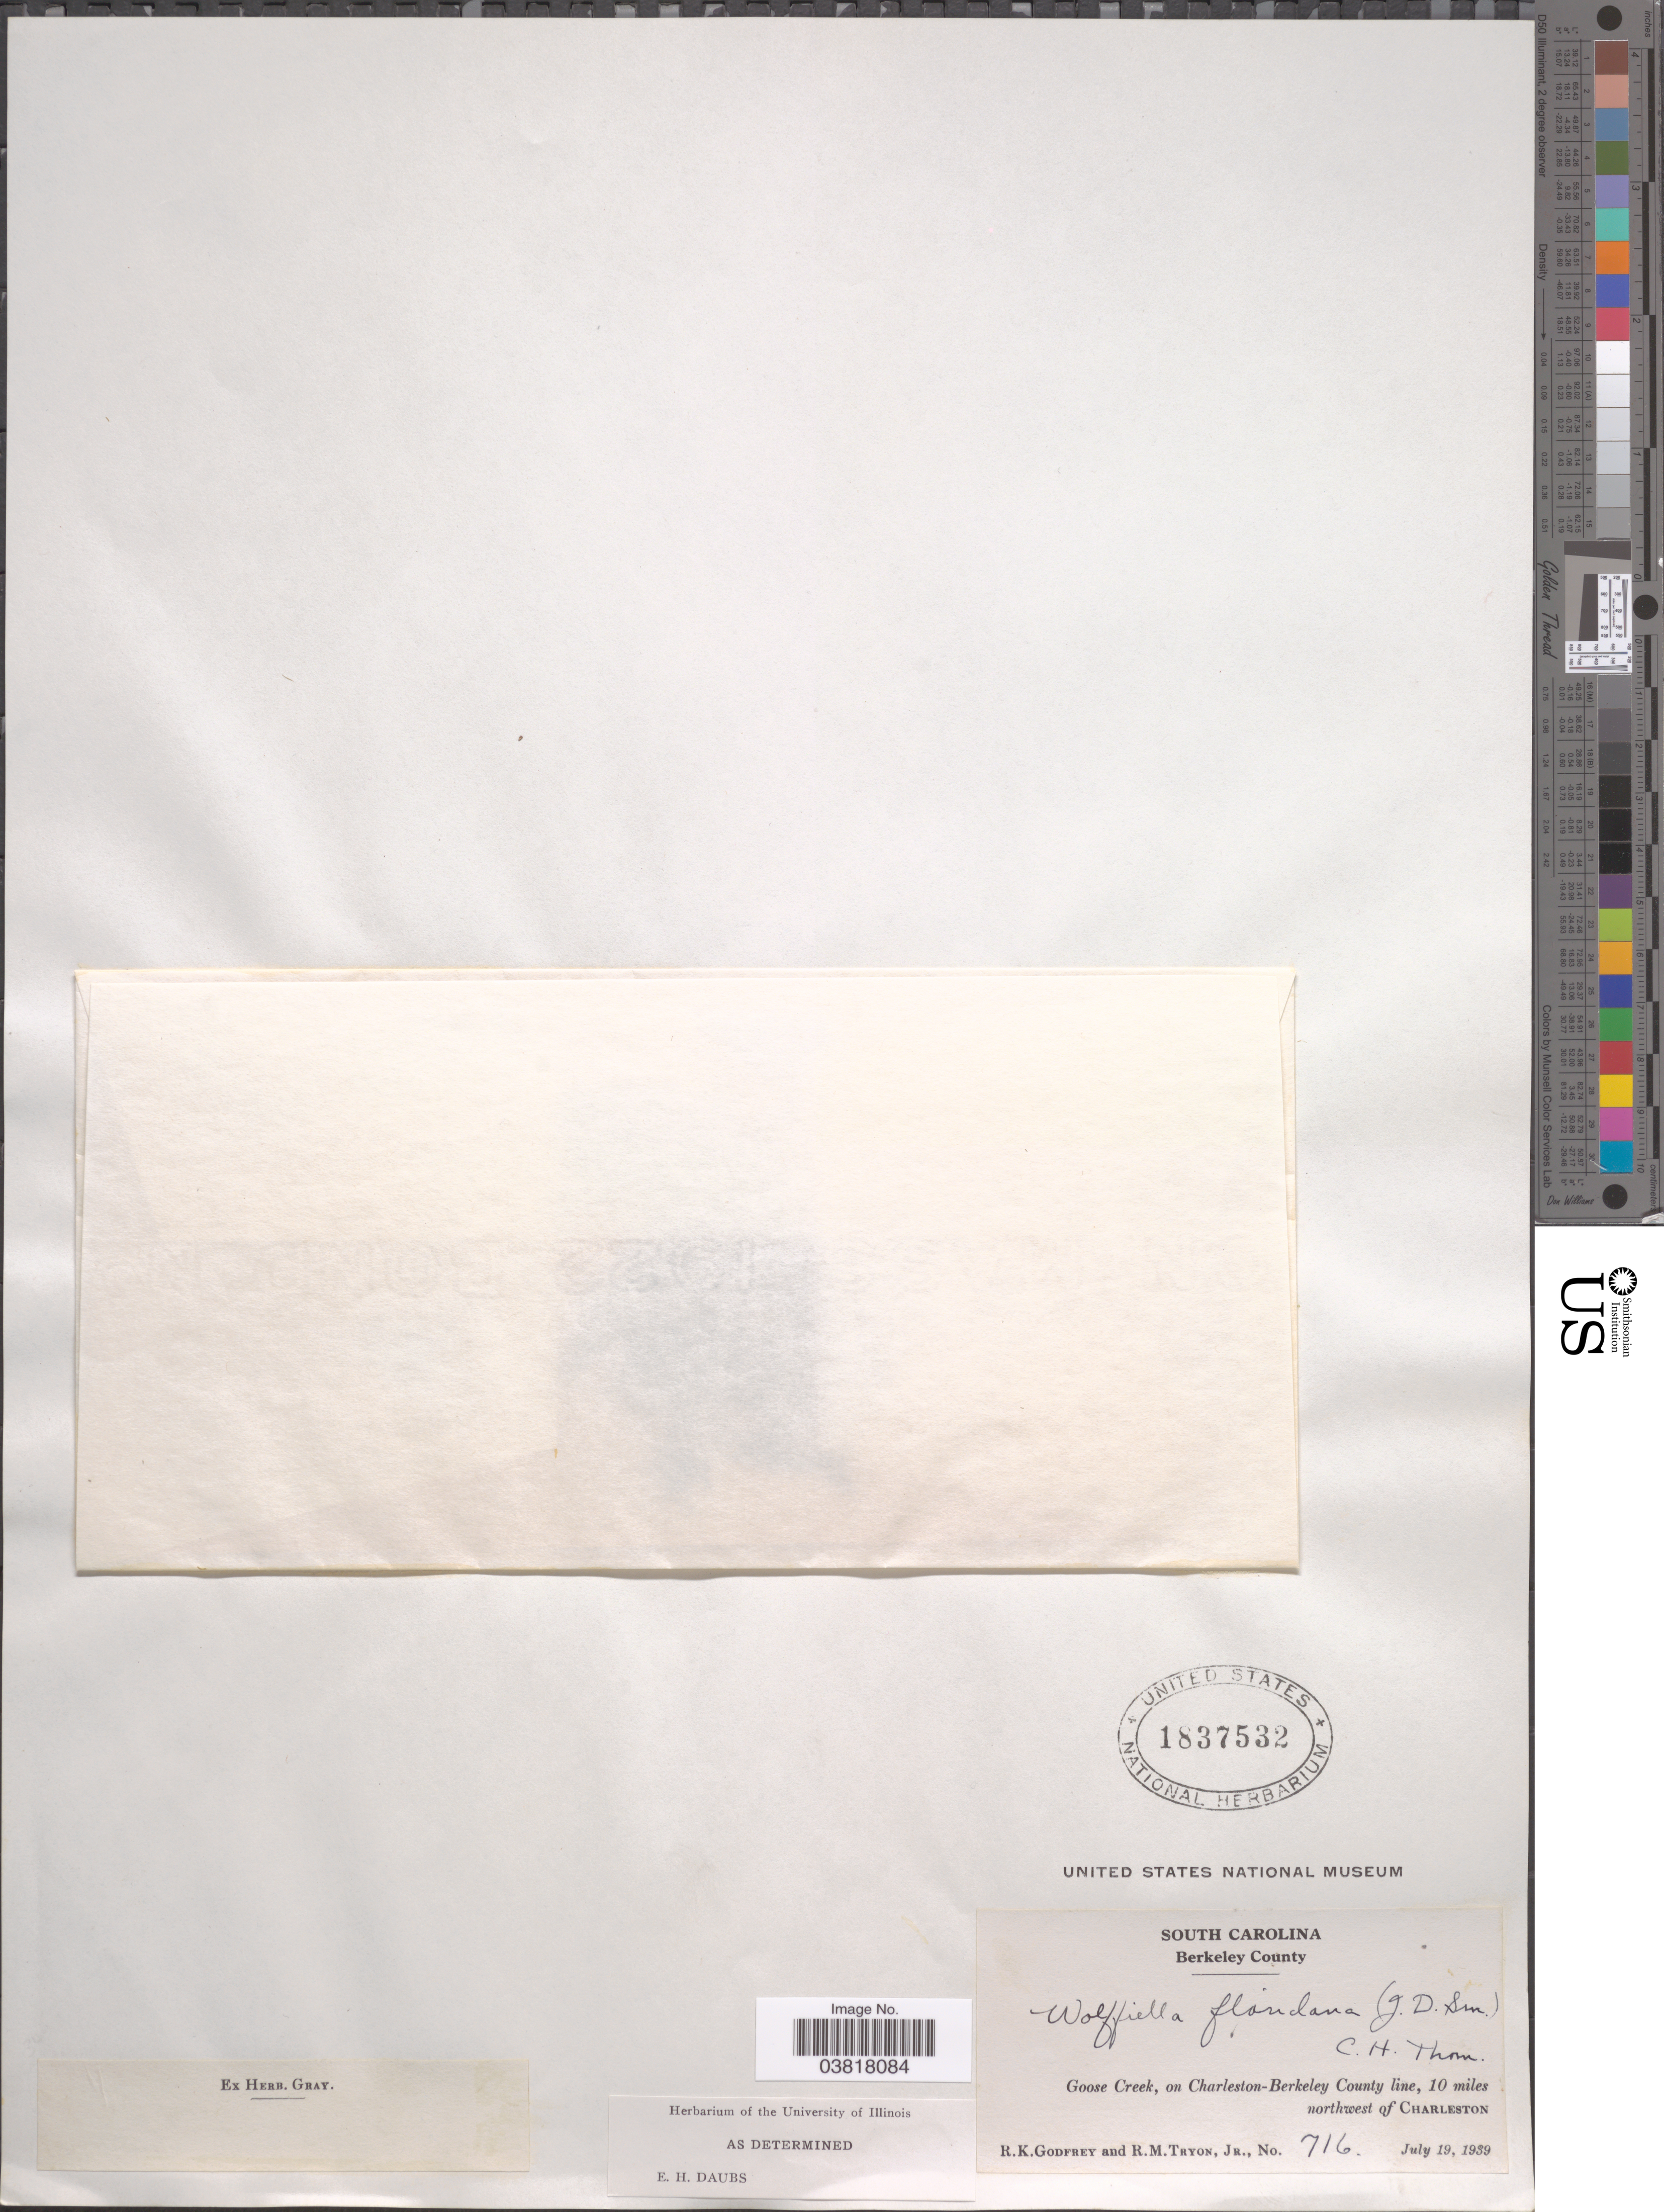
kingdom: Plantae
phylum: Tracheophyta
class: Liliopsida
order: Alismatales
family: Araceae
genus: Wolffiella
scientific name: Wolffiella floridana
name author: (Donn. Sm.) C.H. Thomps.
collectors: R. K. Godfrey & R. Tryon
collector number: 716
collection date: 1939-07-19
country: United States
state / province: South Carolina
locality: Berkeley County. Goose Creek, on Charleston-Berkeley County line, 10 miles northwest of Charleston.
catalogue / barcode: US 1837532